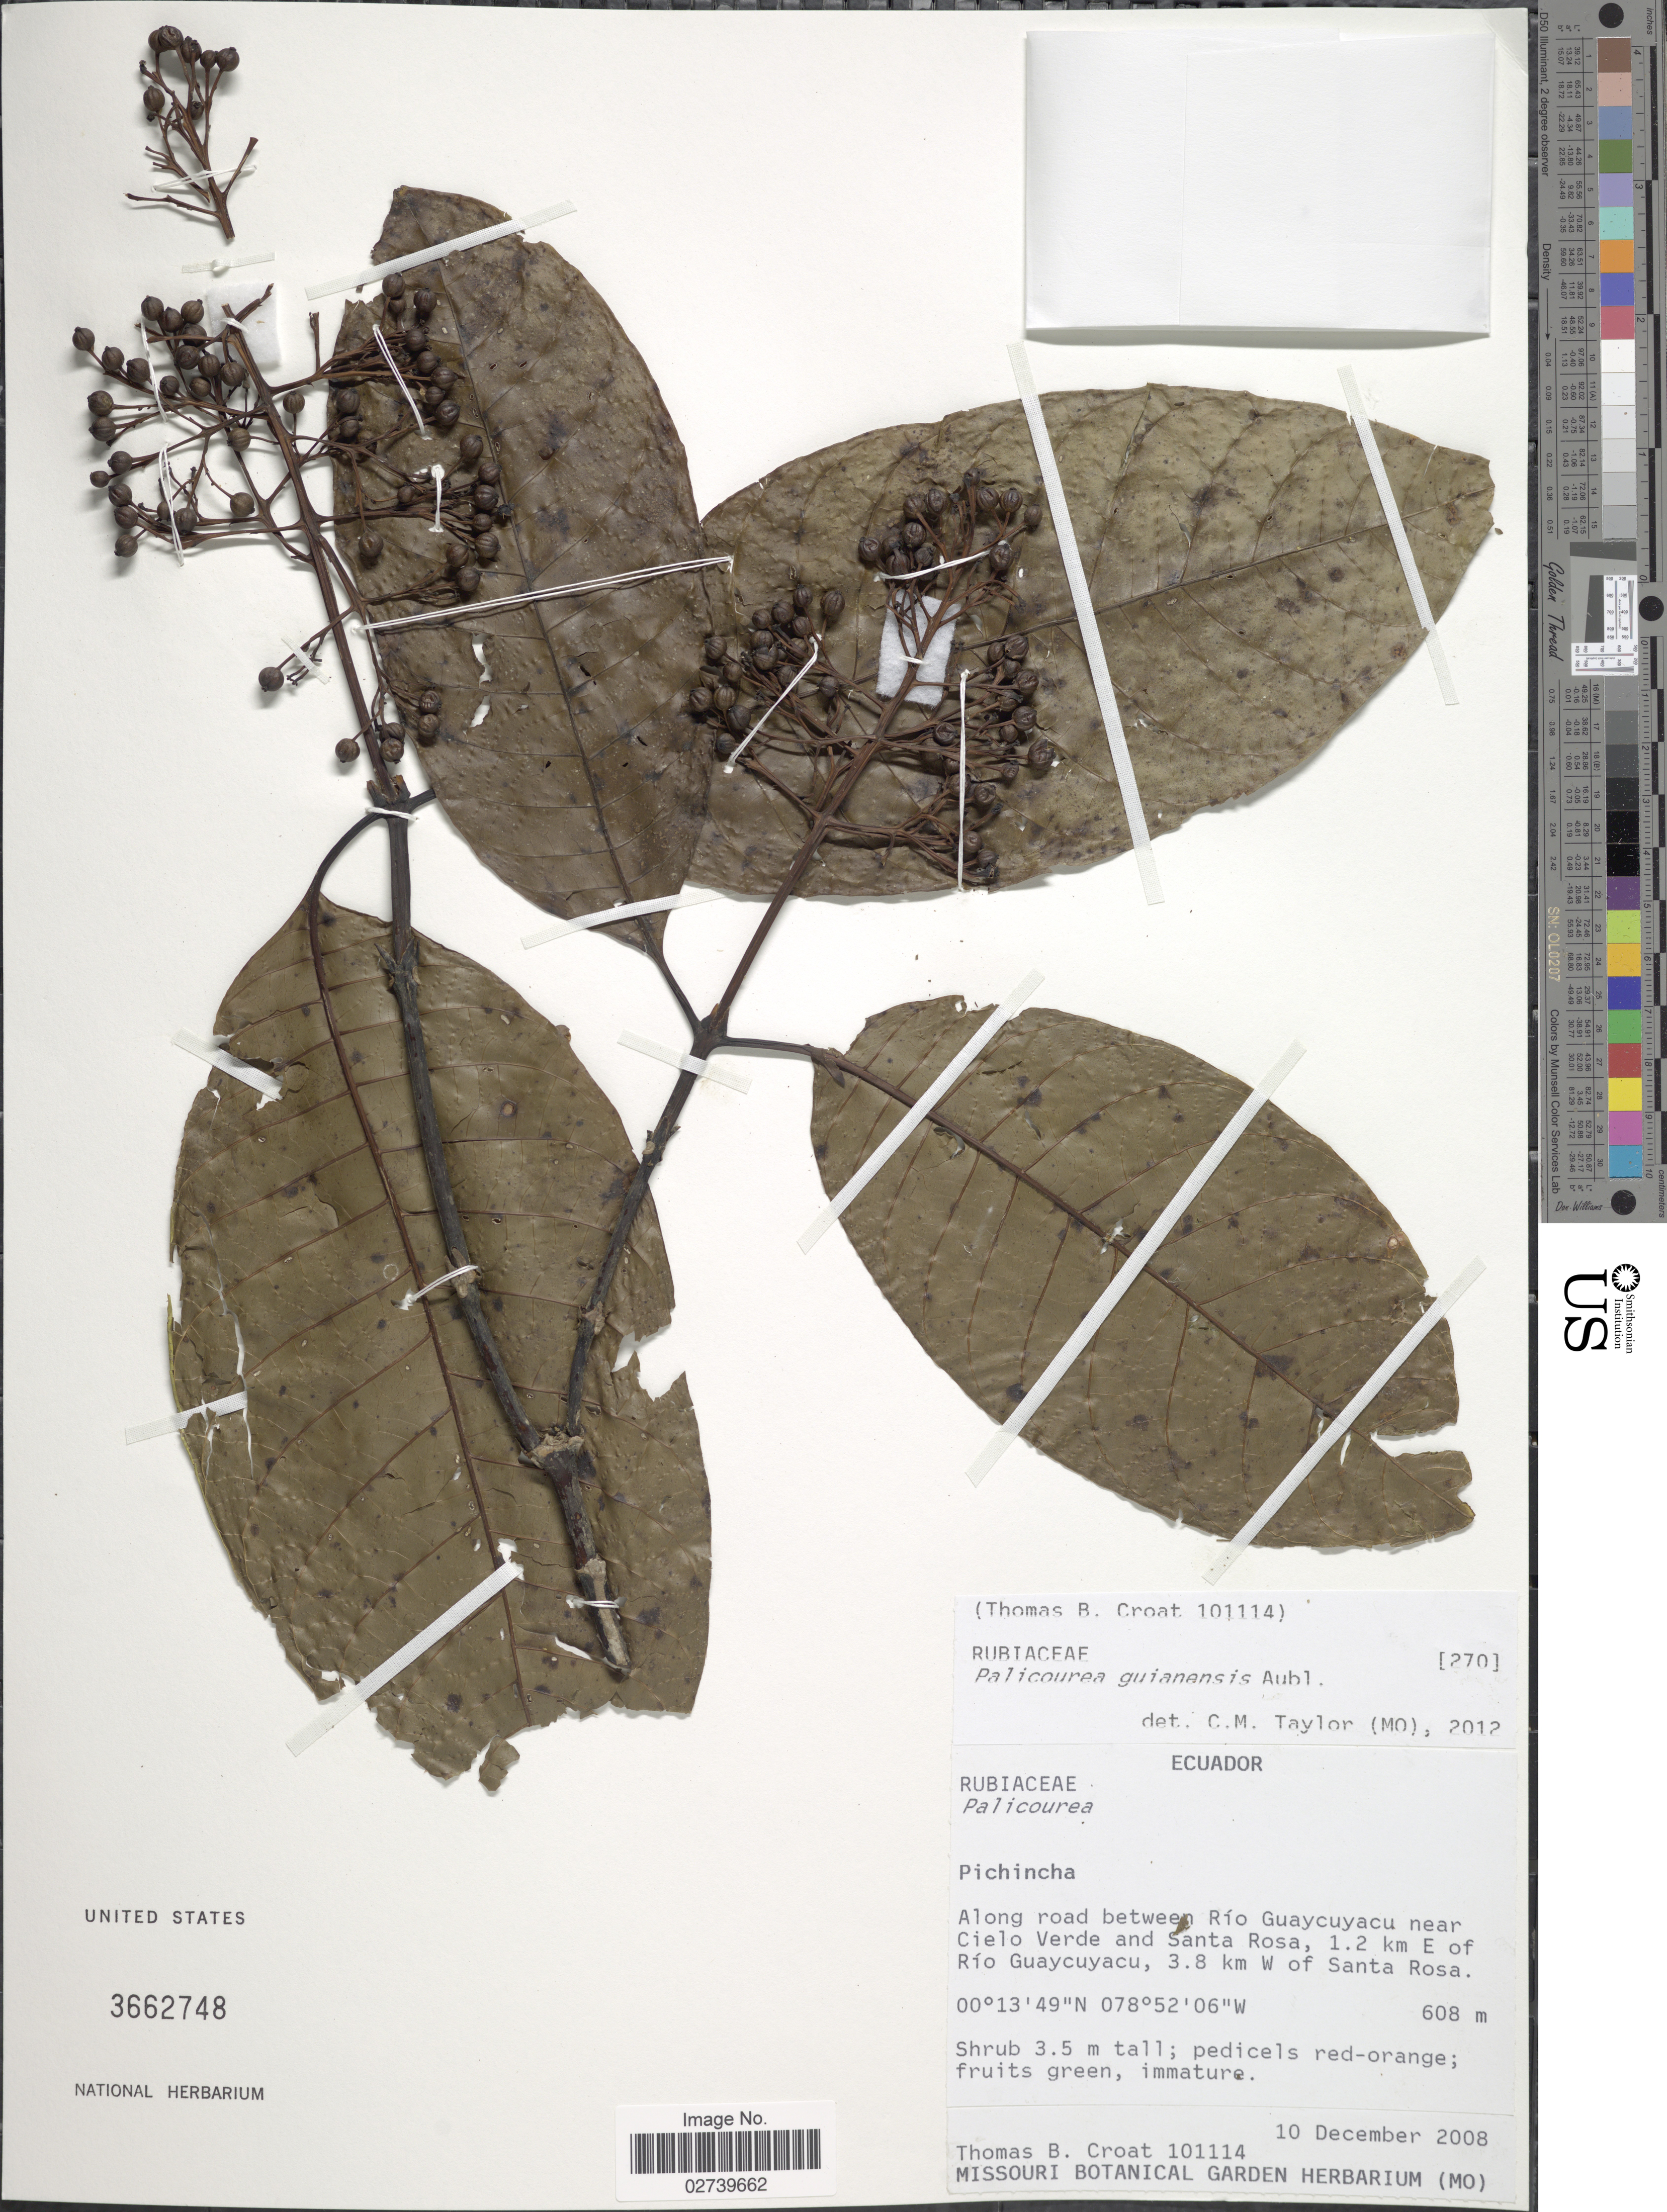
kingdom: Plantae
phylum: Tracheophyta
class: Magnoliopsida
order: Gentianales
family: Rubiaceae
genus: Palicourea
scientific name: Palicourea guianensis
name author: Aubl.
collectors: T. B. Croat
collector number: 101114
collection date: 2008-12-10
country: Ecuador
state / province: Pichincha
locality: Along road between Rio Guaycuyacu near Cielo Verde and Santa Rosa, 1.2 km E of Rio Guaycuyacu, 3.8 km W of Santa Rosa.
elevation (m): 608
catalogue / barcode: US 3662748